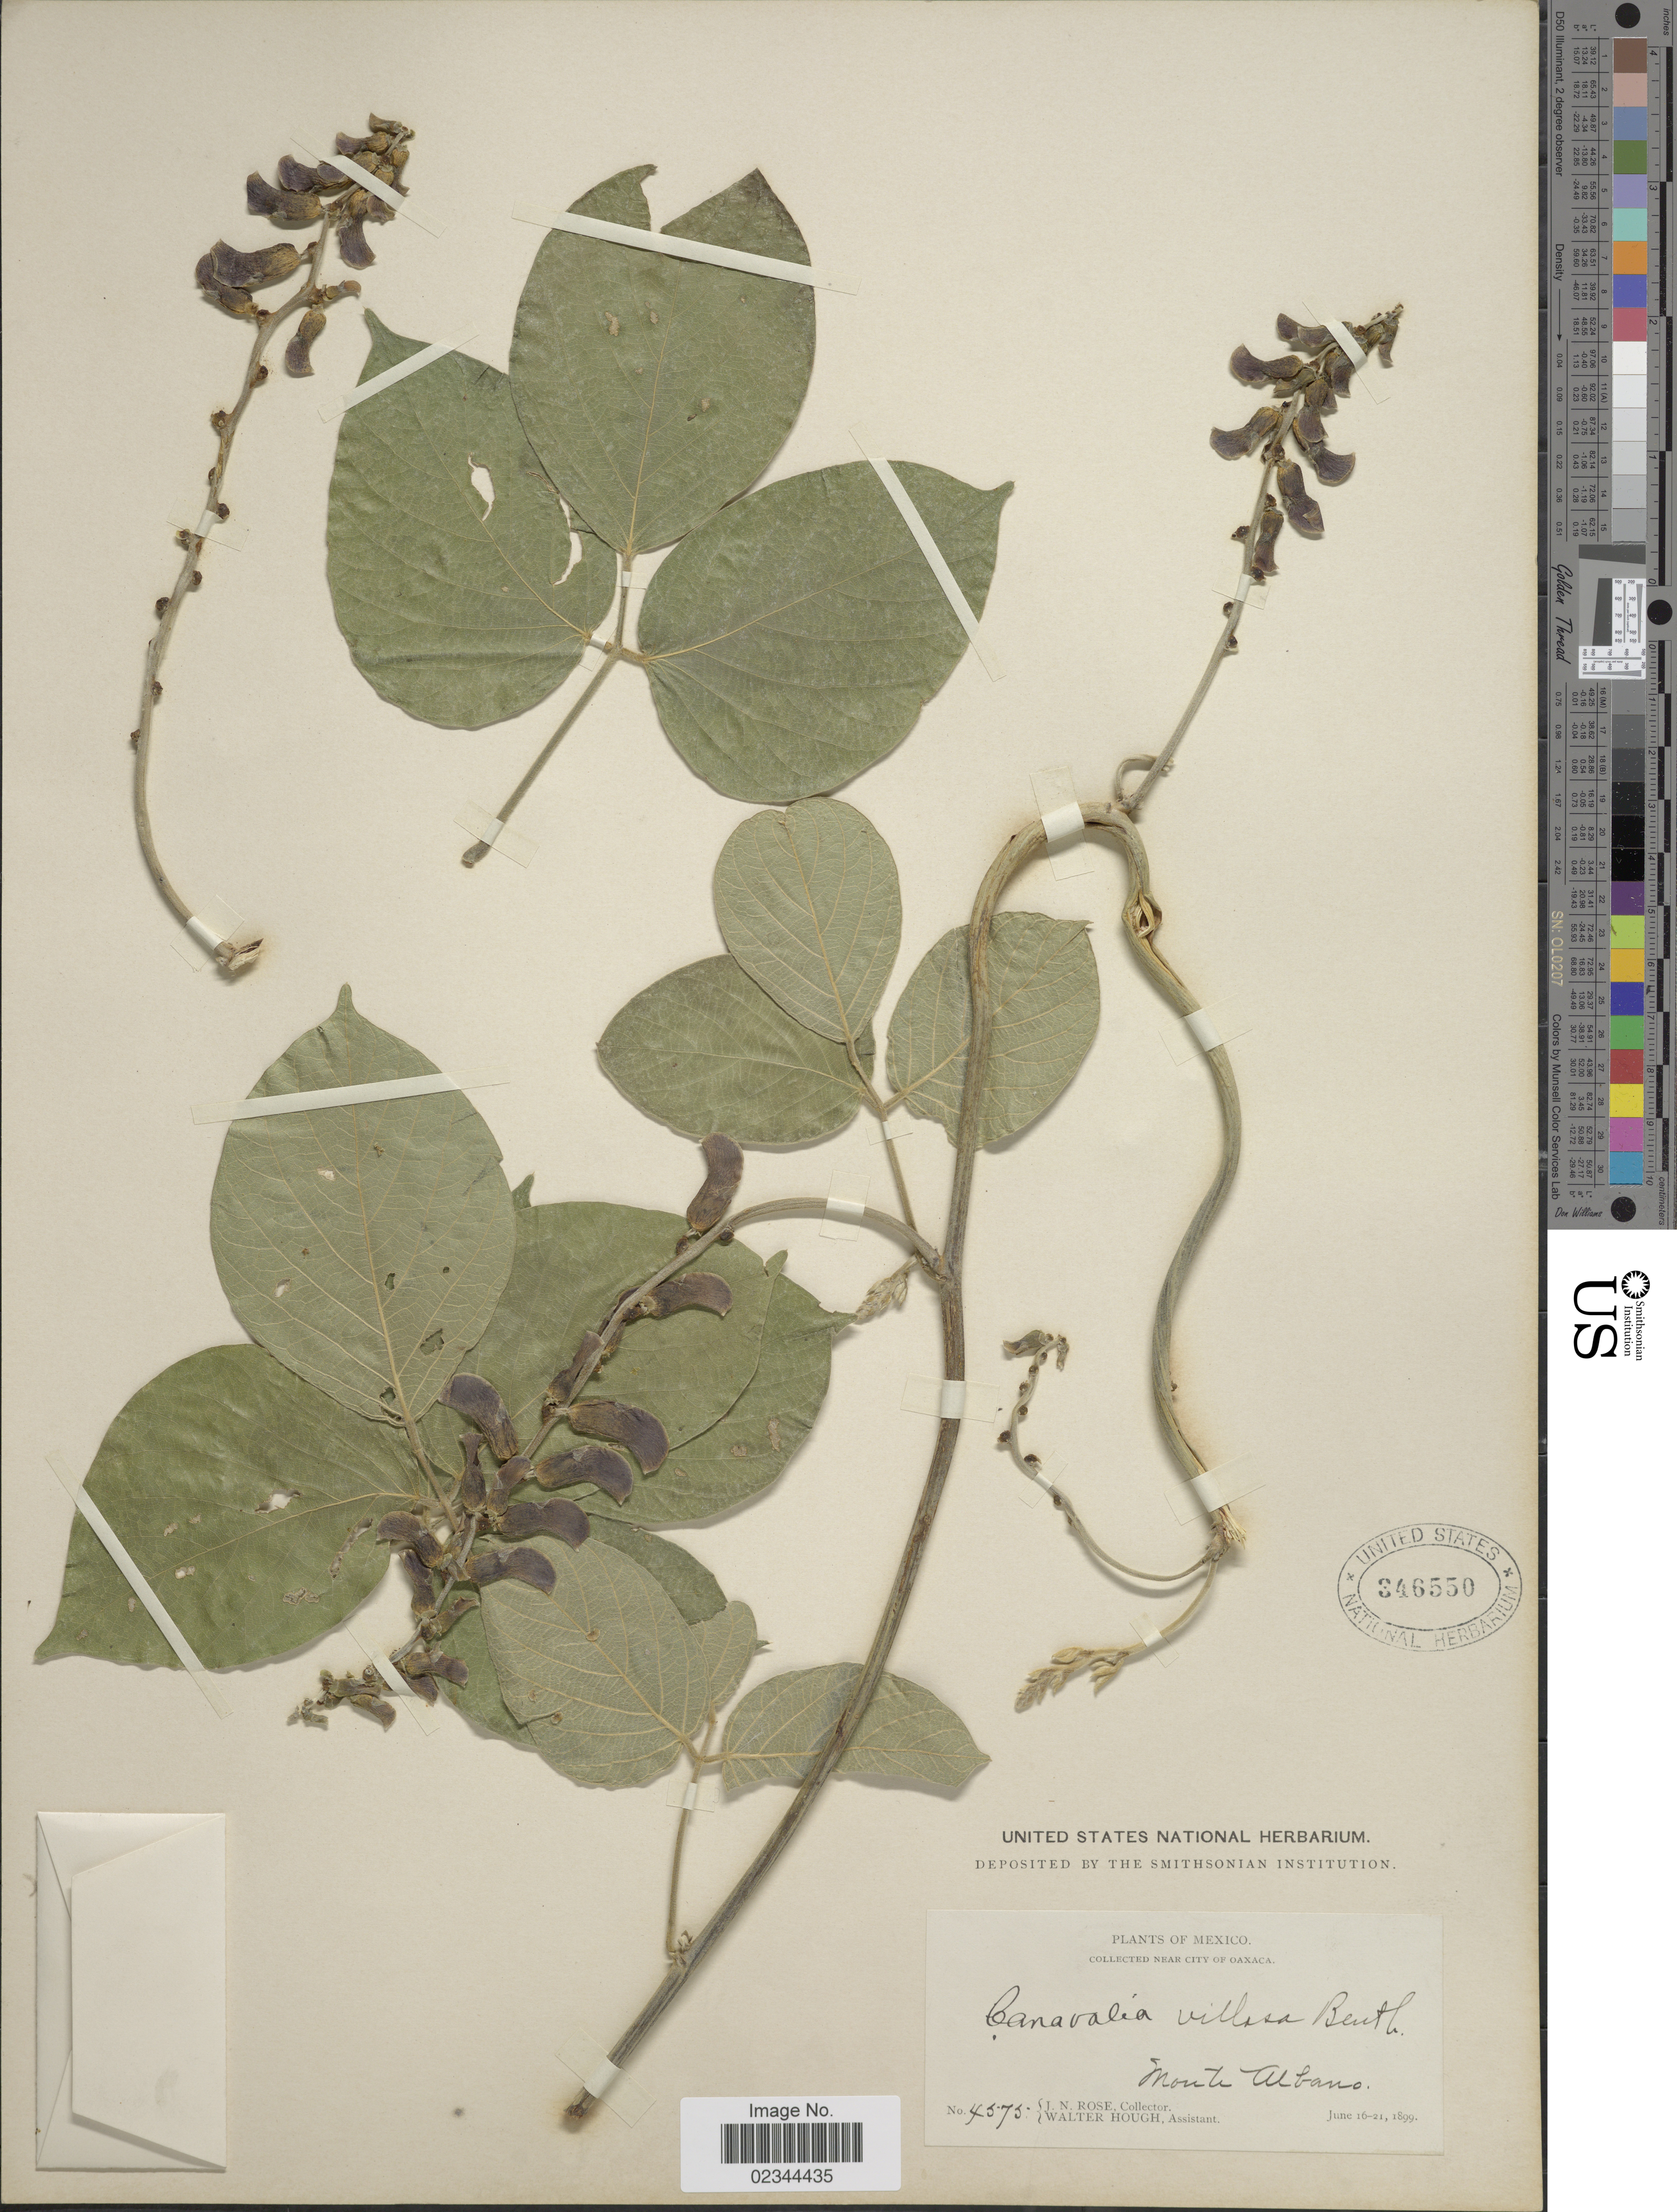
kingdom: Plantae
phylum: Tracheophyta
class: Magnoliopsida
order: Fabales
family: Fabaceae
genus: Canavalia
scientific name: Canavalia villosa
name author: Benth.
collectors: J. N. Rose & W. Hough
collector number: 4575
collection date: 1899-06-16/1899-06-21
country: Mexico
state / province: Oaxaca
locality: Near city of Oaxaca, Monte Alban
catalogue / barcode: US 346550